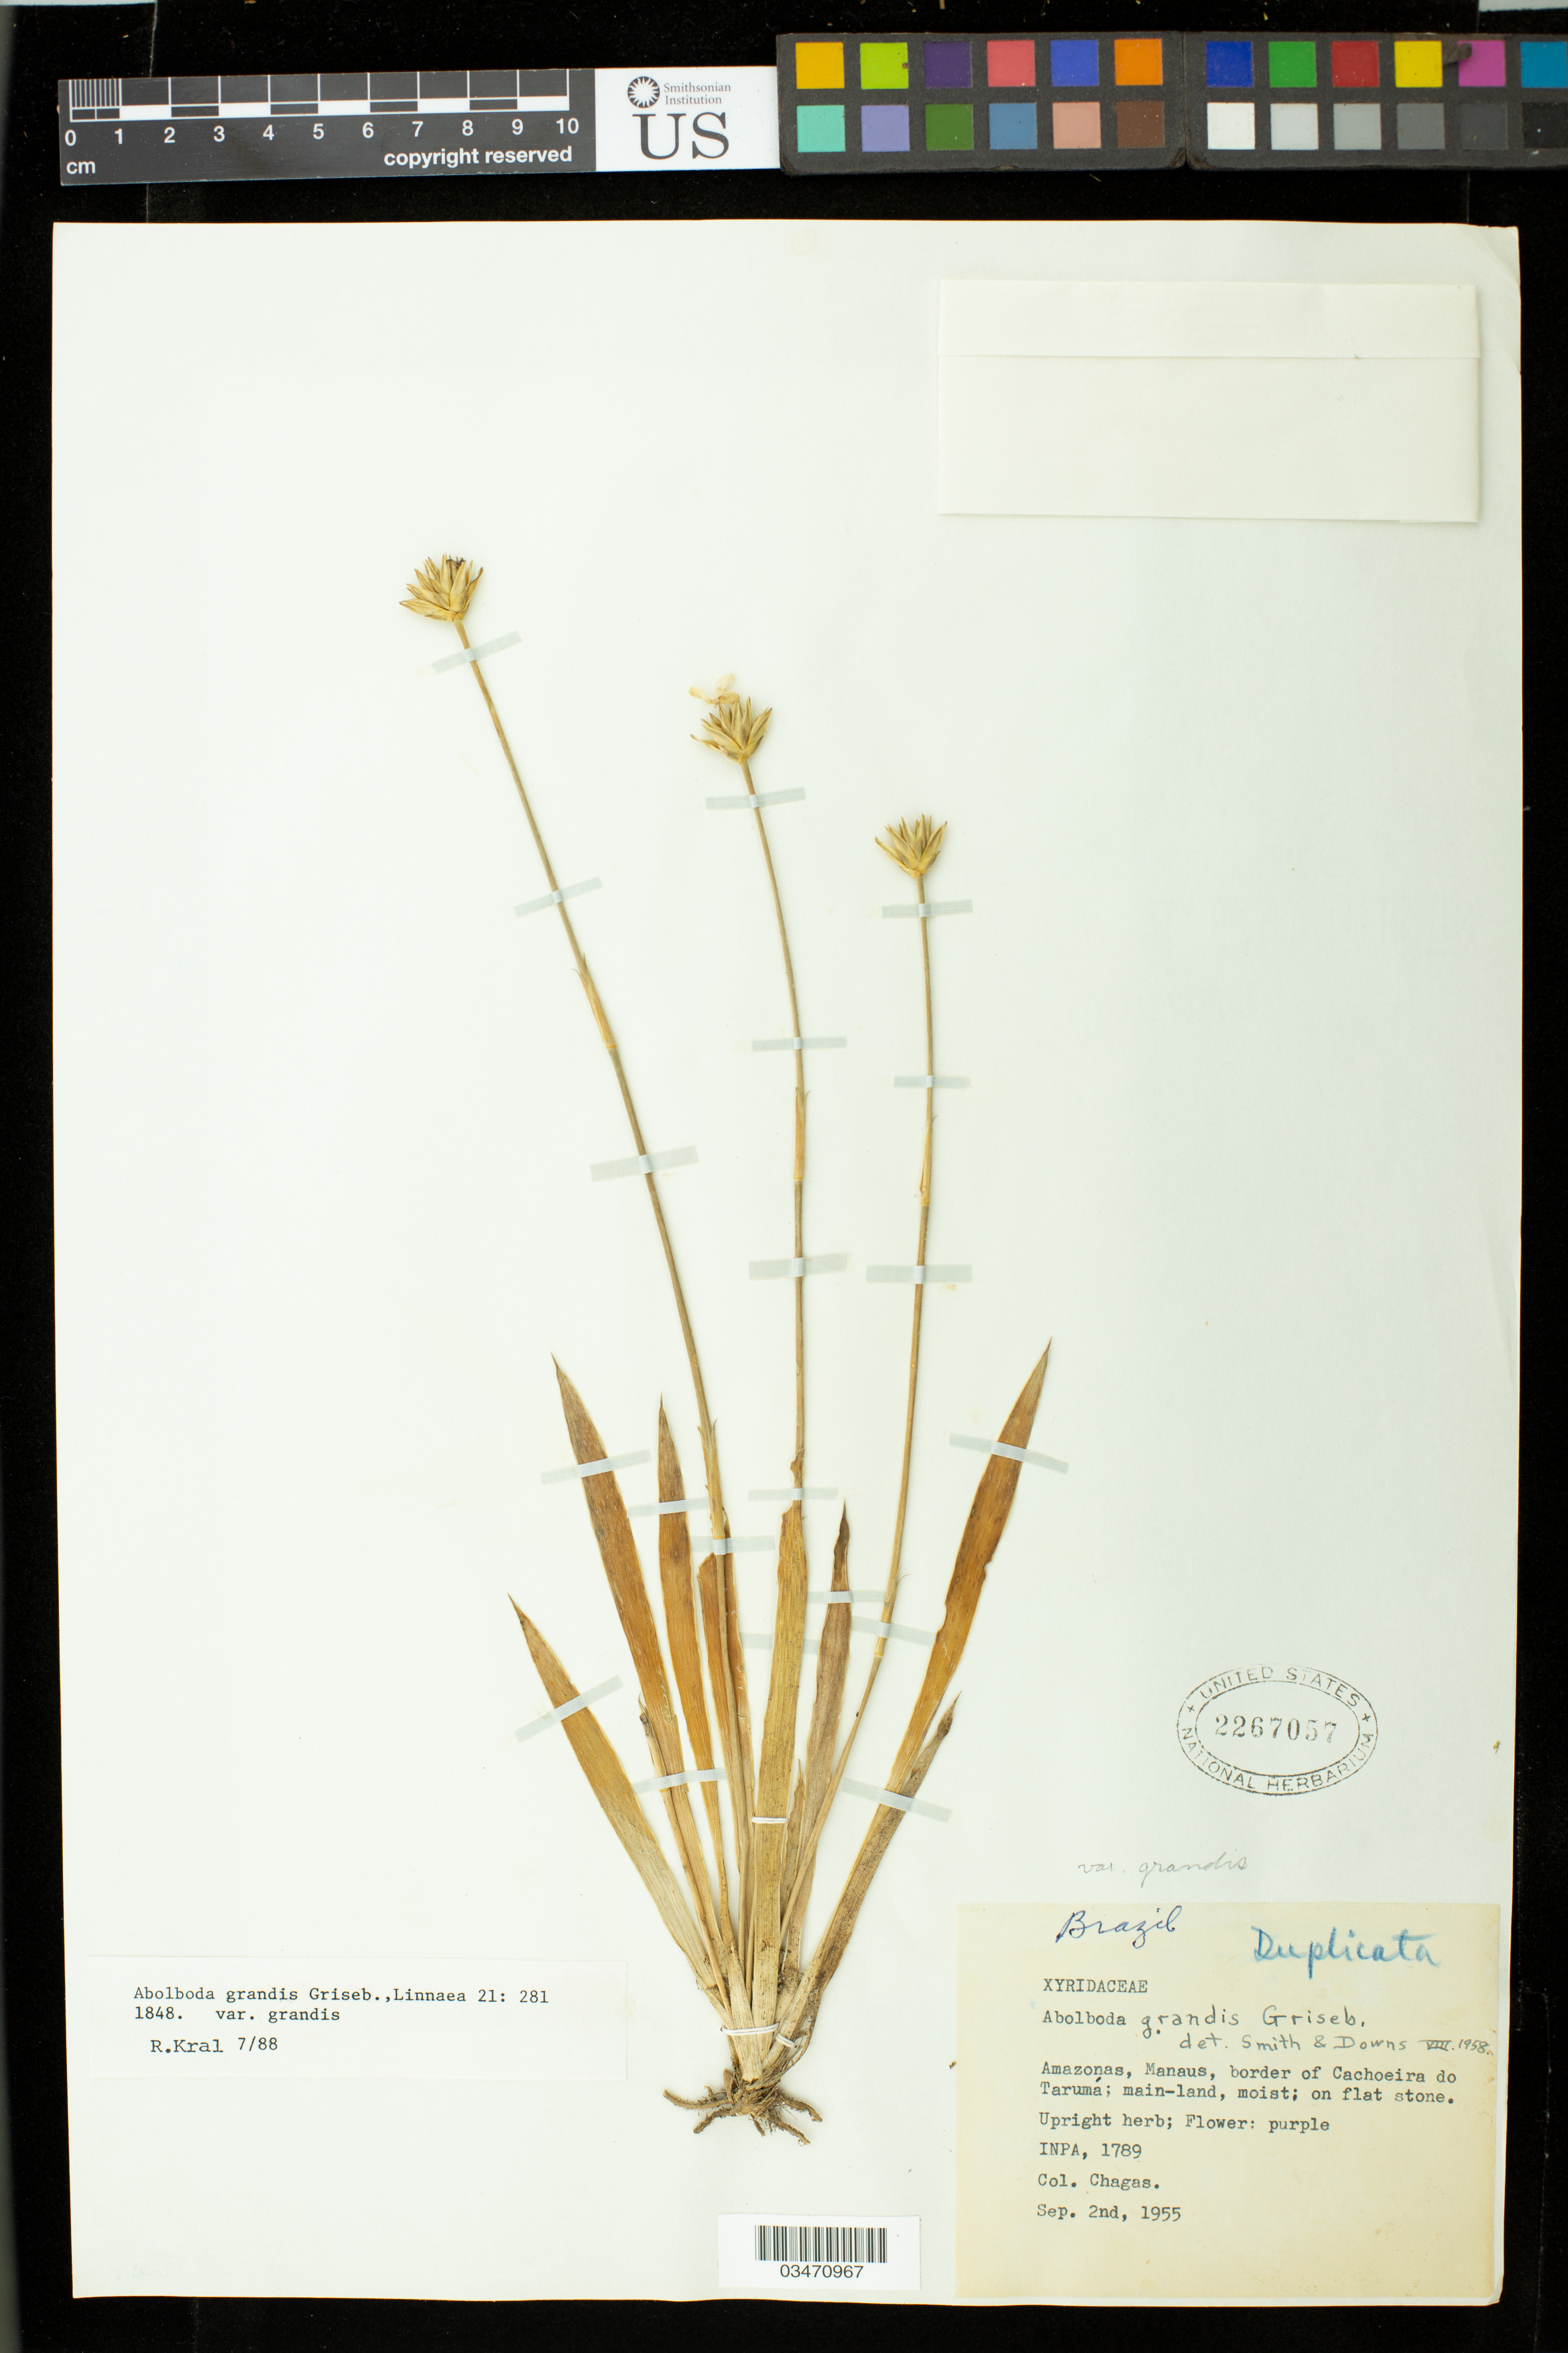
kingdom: Plantae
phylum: Tracheophyta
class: Liliopsida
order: Poales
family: Xyridaceae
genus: Abolboda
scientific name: Abolboda grandis var. grandis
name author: Griseb.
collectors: -. Chagas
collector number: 1789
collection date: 1955-09-02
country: Brazil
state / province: Amazônas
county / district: Manaus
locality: Cachoeira Taruma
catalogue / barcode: US 2267057